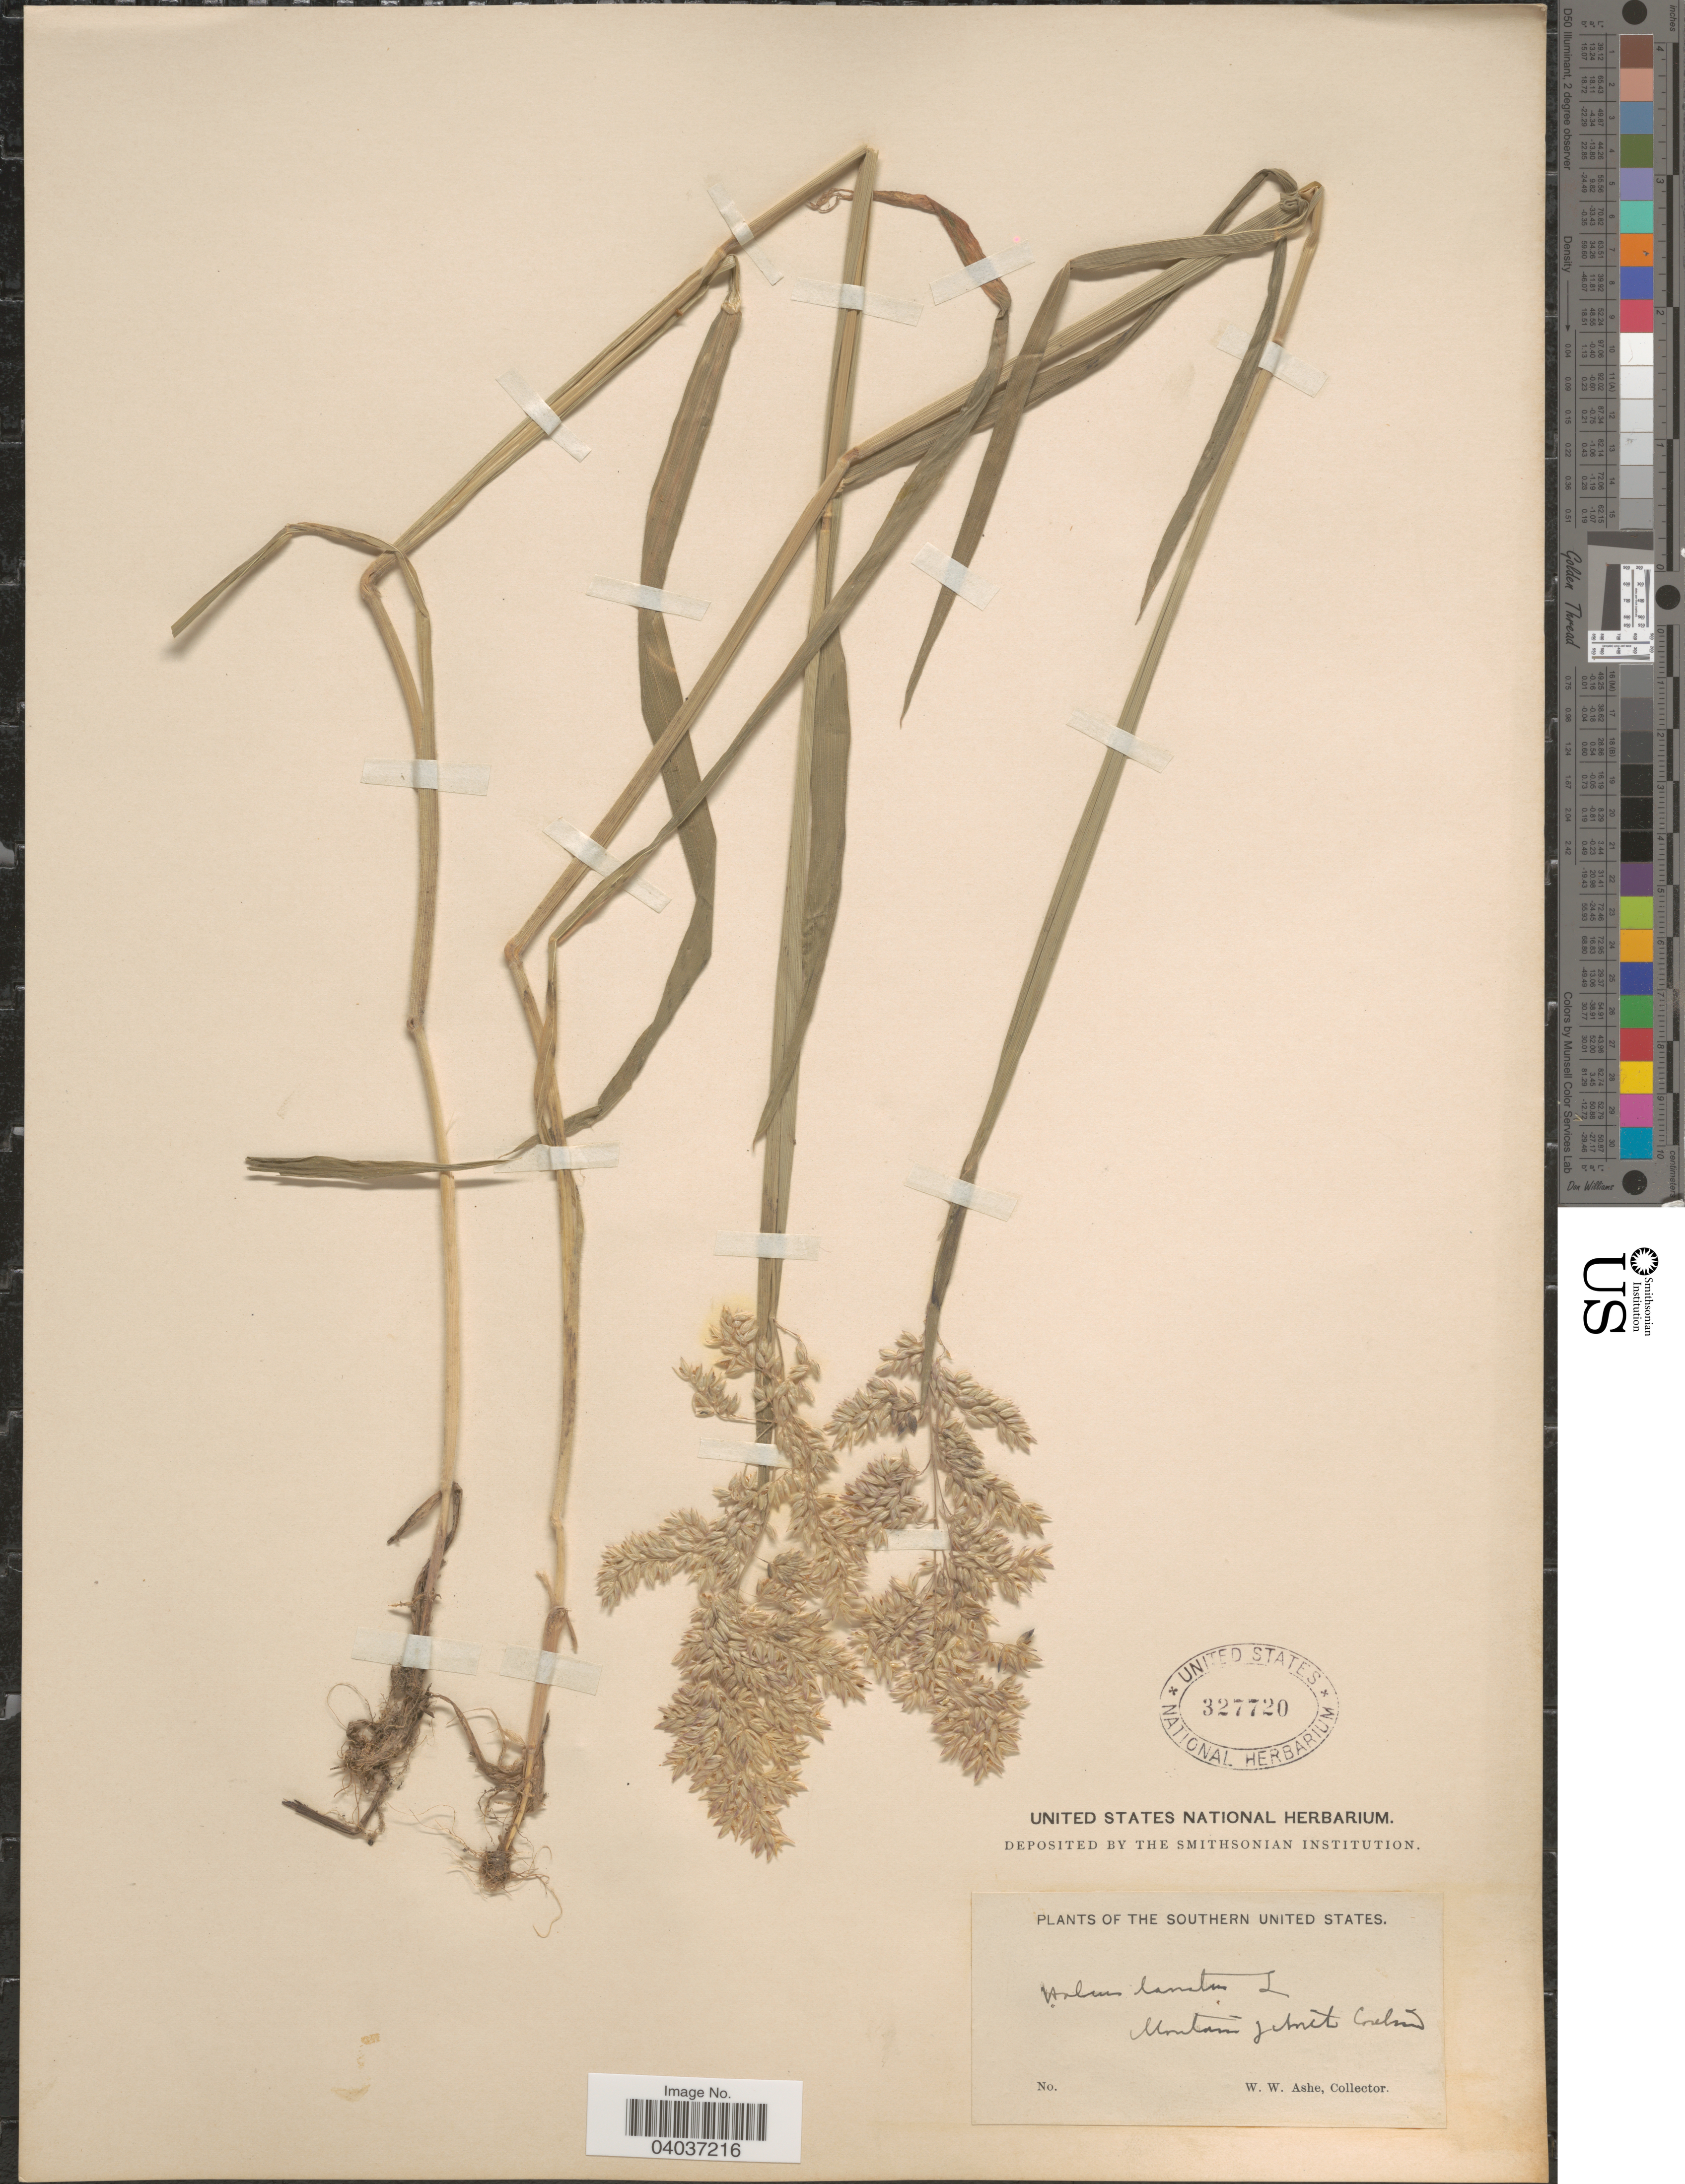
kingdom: Plantae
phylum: Tracheophyta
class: Liliopsida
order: Poales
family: Poaceae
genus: Holcus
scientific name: Holcus lanatus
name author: L.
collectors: W. W. Ashe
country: United States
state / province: Montana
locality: The Southern United States. [illegible text]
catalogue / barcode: US 327720